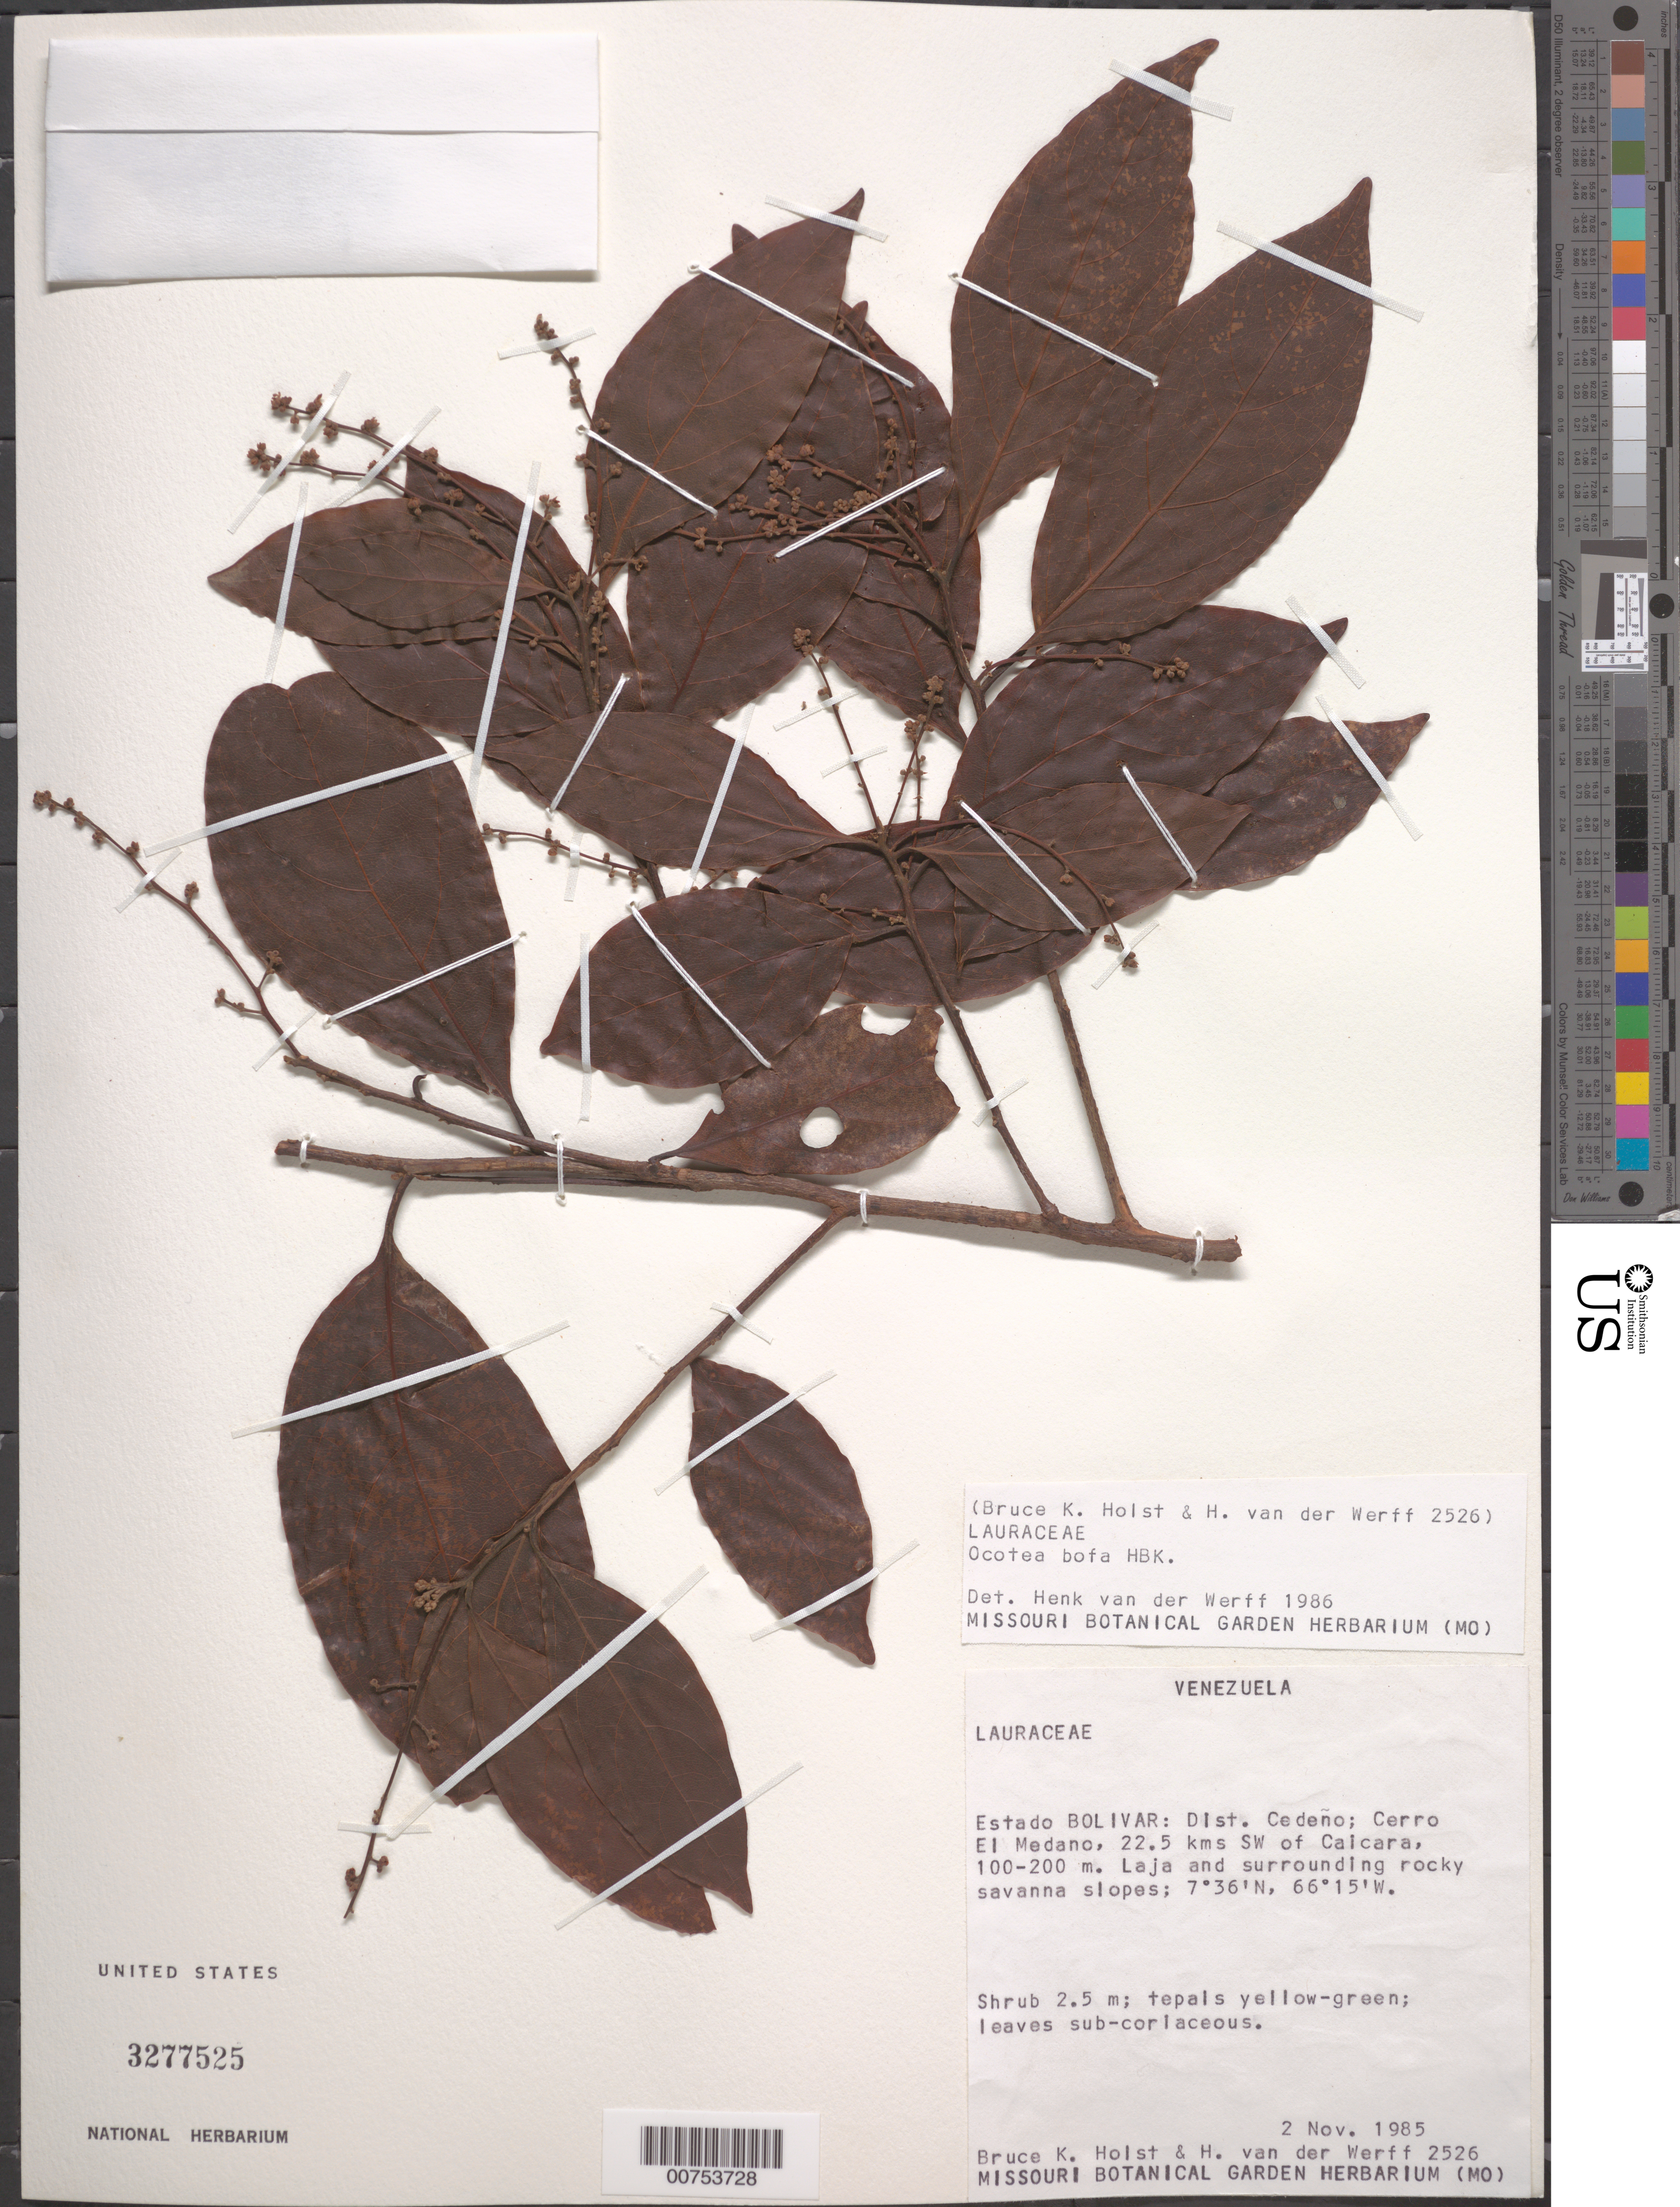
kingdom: Plantae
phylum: Tracheophyta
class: Magnoliopsida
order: Laurales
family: Lauraceae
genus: Ocotea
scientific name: Ocotea bofo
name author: Kunth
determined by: van der Werff, H., (MO), Missouri Botanical Garden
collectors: B. Holst & H. van der Werff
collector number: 2526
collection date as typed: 2-Nov-85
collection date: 1985-11-02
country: Venezuela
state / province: Bolívar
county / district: Cedeño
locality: Cerro El Medano, 22.5 km SW of Calcara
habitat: Laja and surrounding rocky savanna slopes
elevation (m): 100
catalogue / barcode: US 3277525